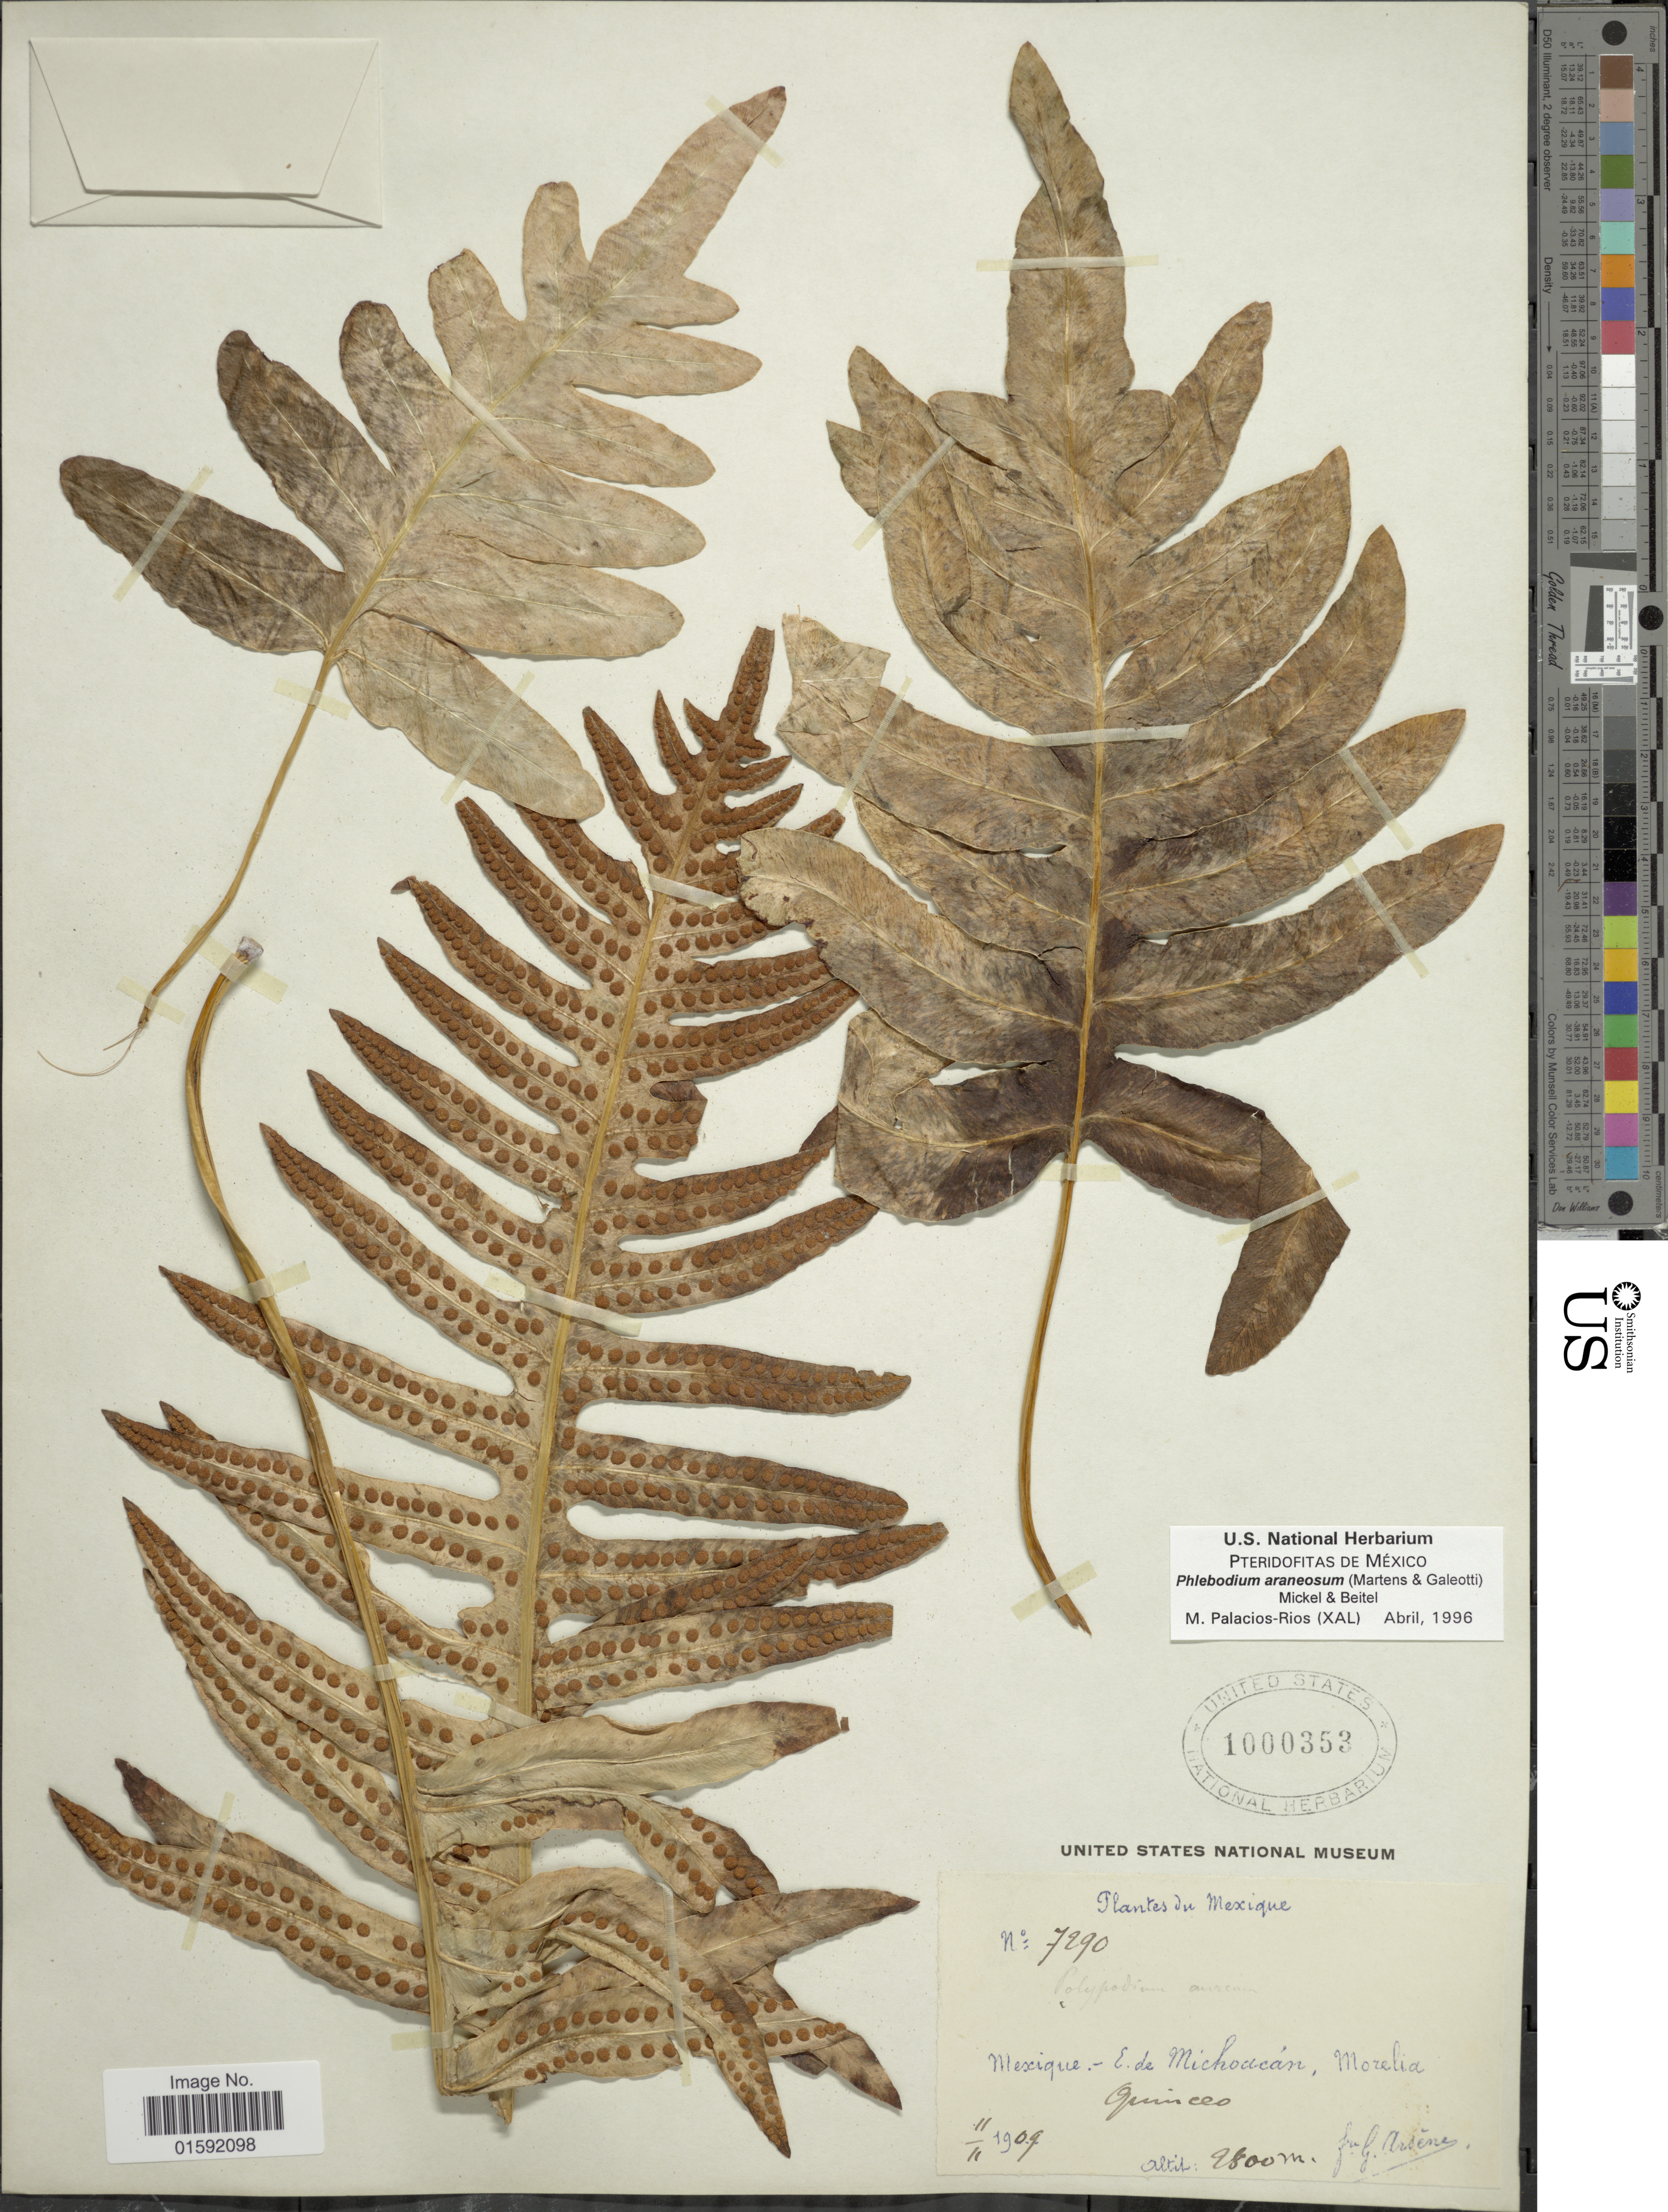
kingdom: Plantae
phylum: Tracheophyta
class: Polypodiopsida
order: Polypodiales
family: Polypodiaceae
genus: Phlebodium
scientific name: Phlebodium araneosum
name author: (M. Martens) Mickel & Beitel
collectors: Bro. G. Arsène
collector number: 7290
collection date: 1909-11-11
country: Mexico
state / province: Michoacán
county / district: Morelia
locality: Quinceo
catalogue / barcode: US 1000353